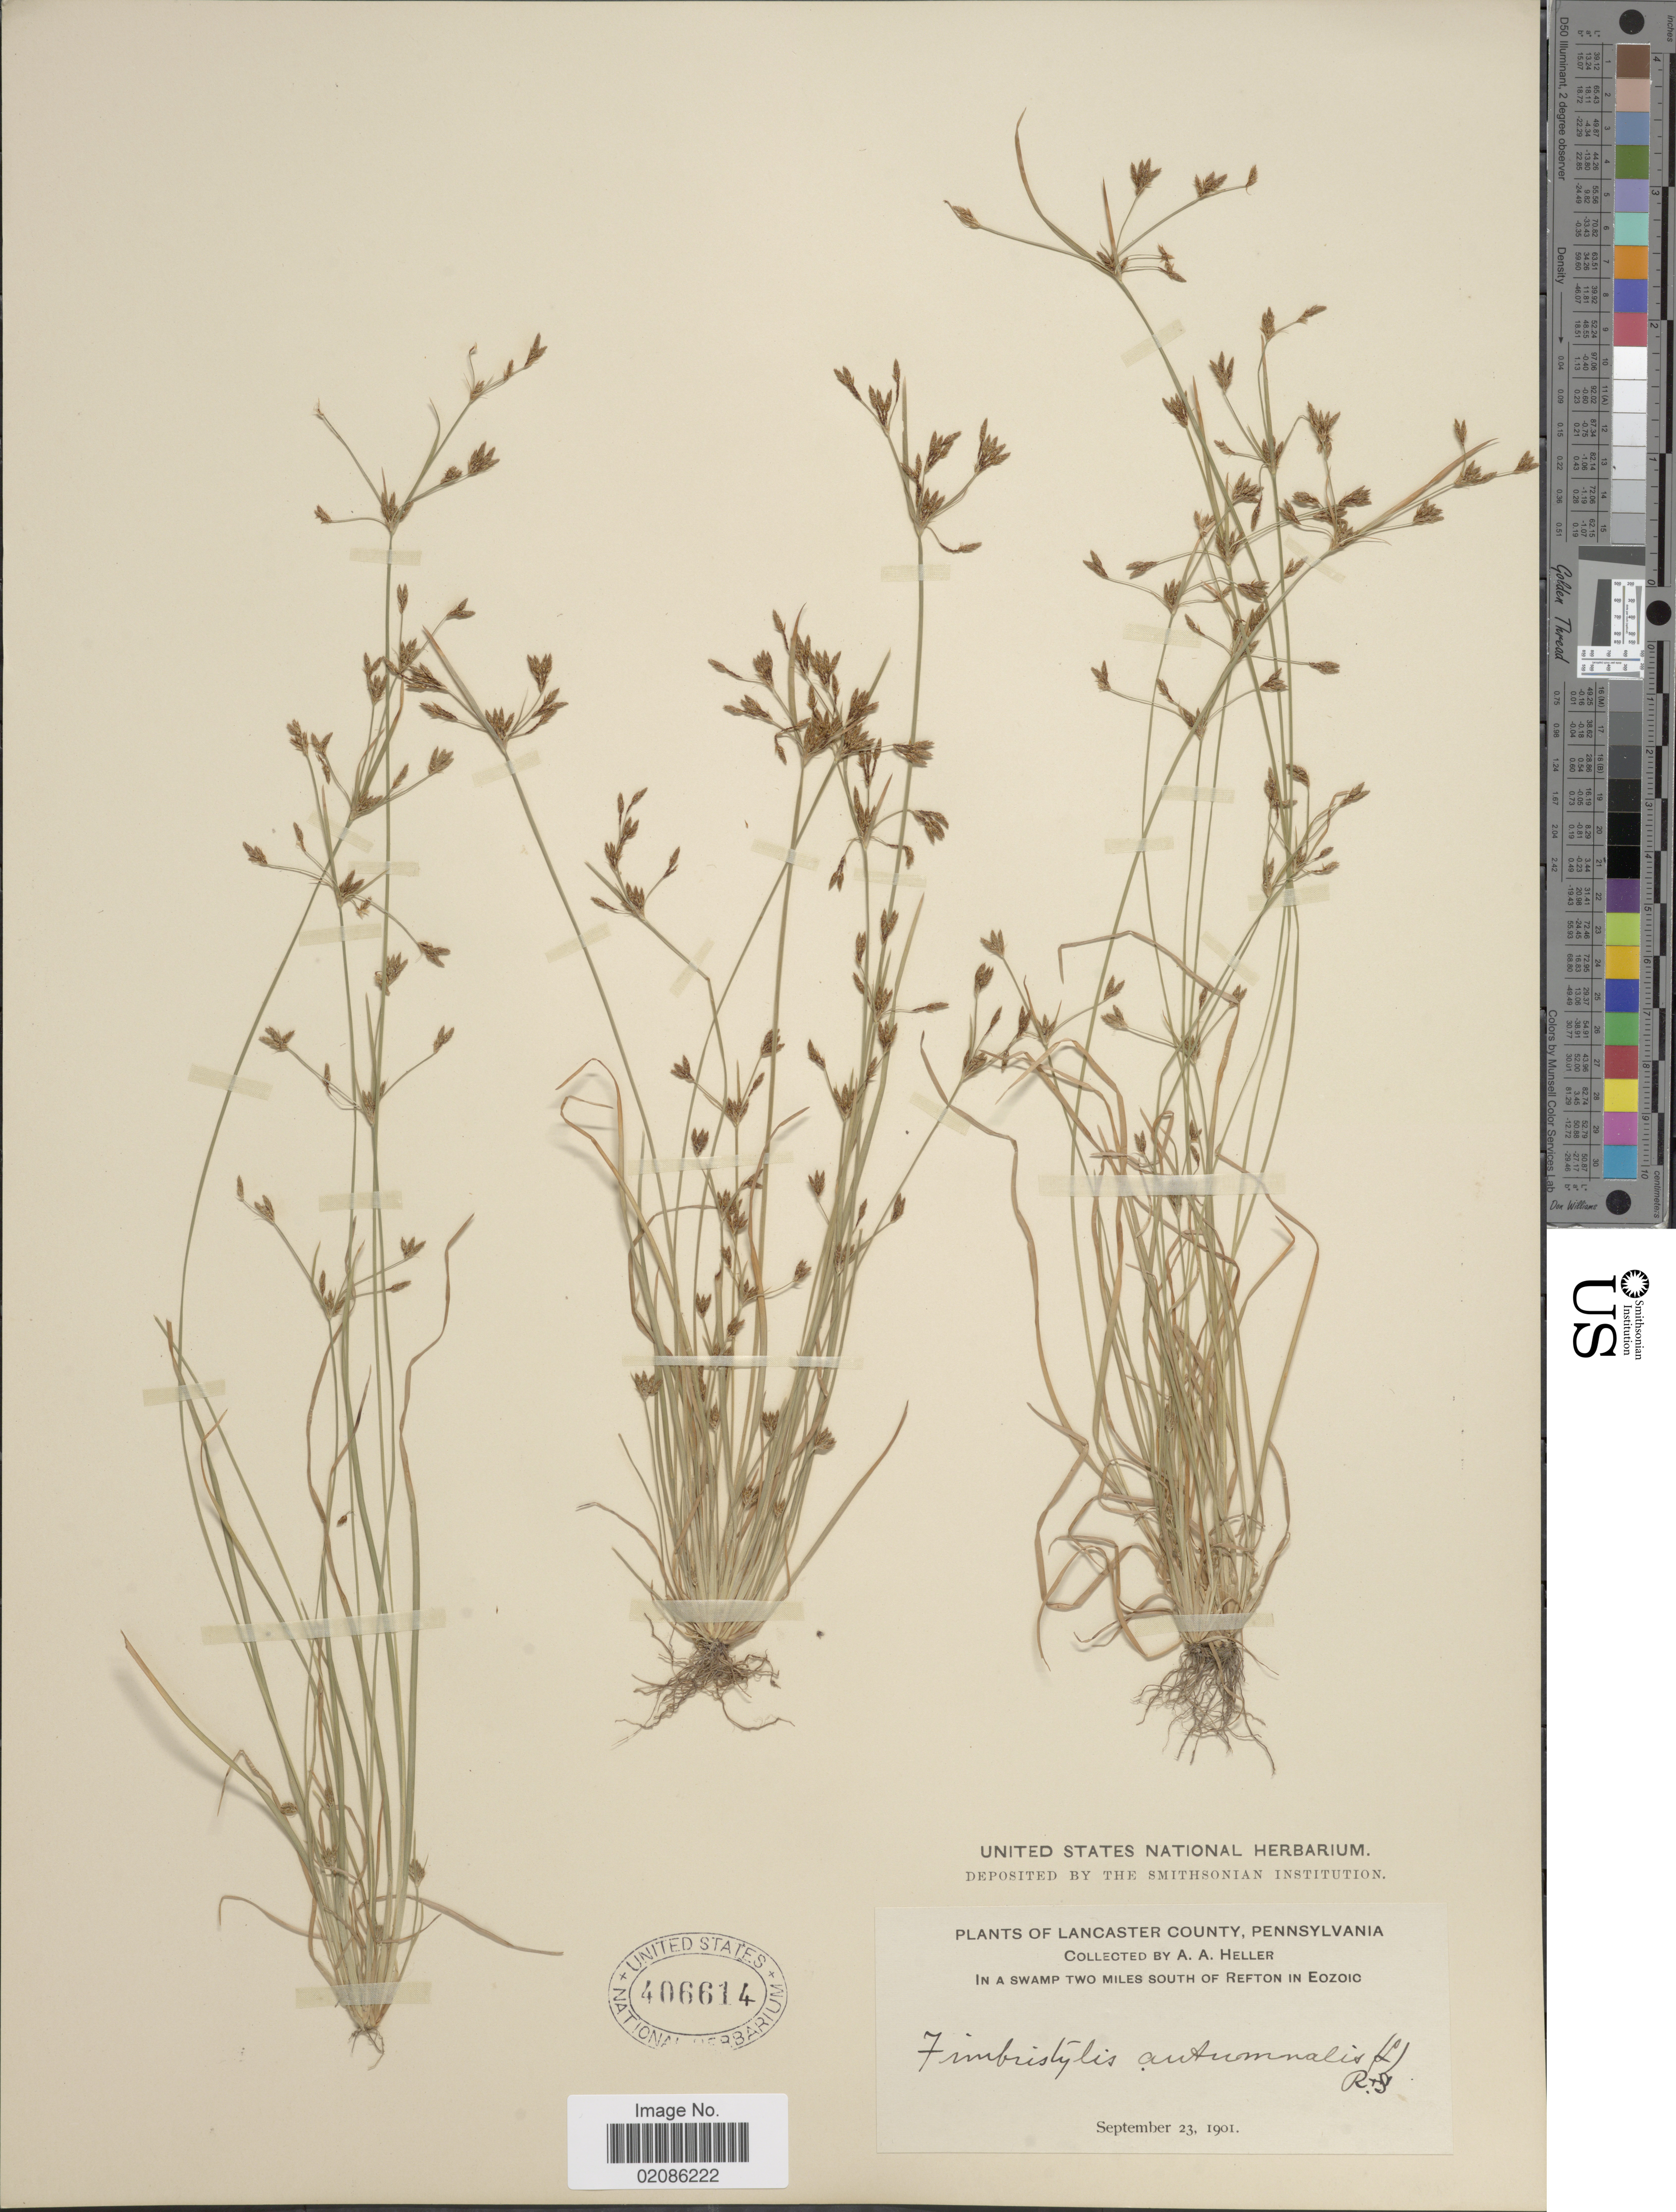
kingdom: Plantae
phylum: Tracheophyta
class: Liliopsida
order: Poales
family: Cyperaceae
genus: Fimbristylis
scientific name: Fimbristylis autumnalis (L.) Roem. & Schult.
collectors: A. A. Heller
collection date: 1901-09-23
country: United States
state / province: Pennsylvania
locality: Lancaster County, In A Swamp Two Miles South of Refton in Eozoic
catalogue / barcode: US 406614